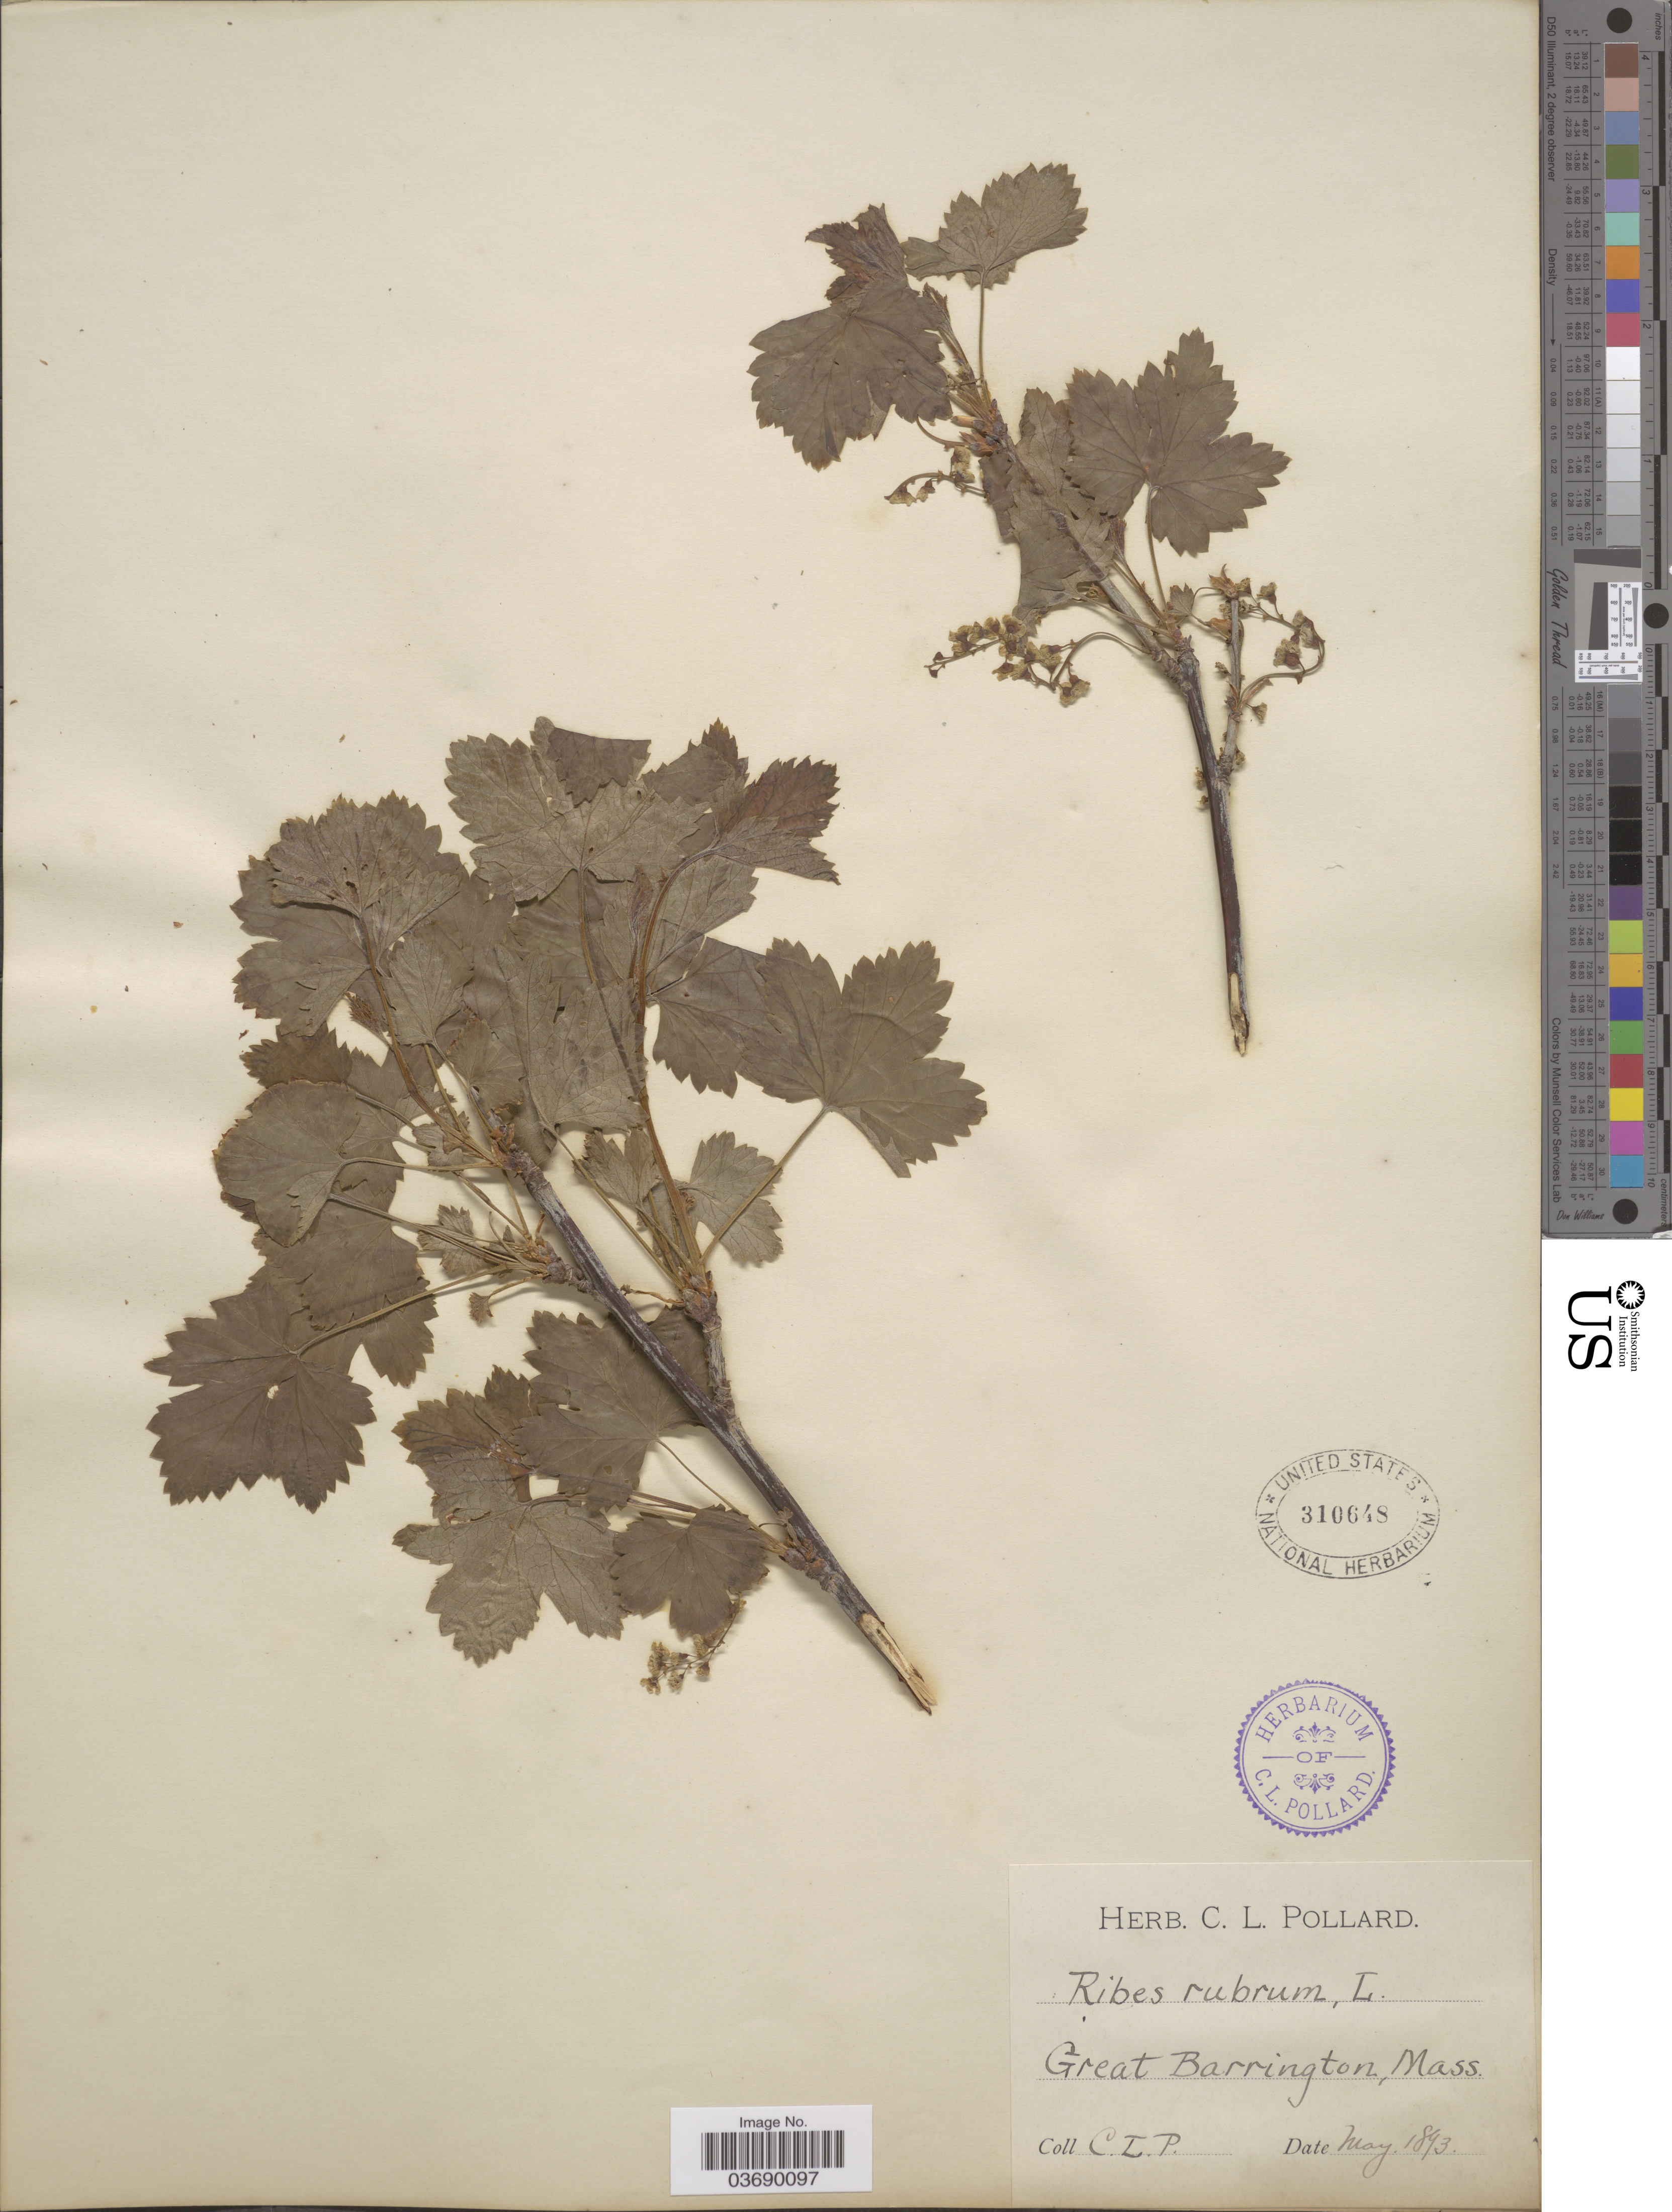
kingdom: Plantae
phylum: Tracheophyta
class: Magnoliopsida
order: Saxifragales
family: Grossulariaceae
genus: Ribes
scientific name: Ribes sp.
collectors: C. L. Pollard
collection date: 1893-05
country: United States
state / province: Massachusetts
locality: Great Barrington.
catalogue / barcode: US 310648